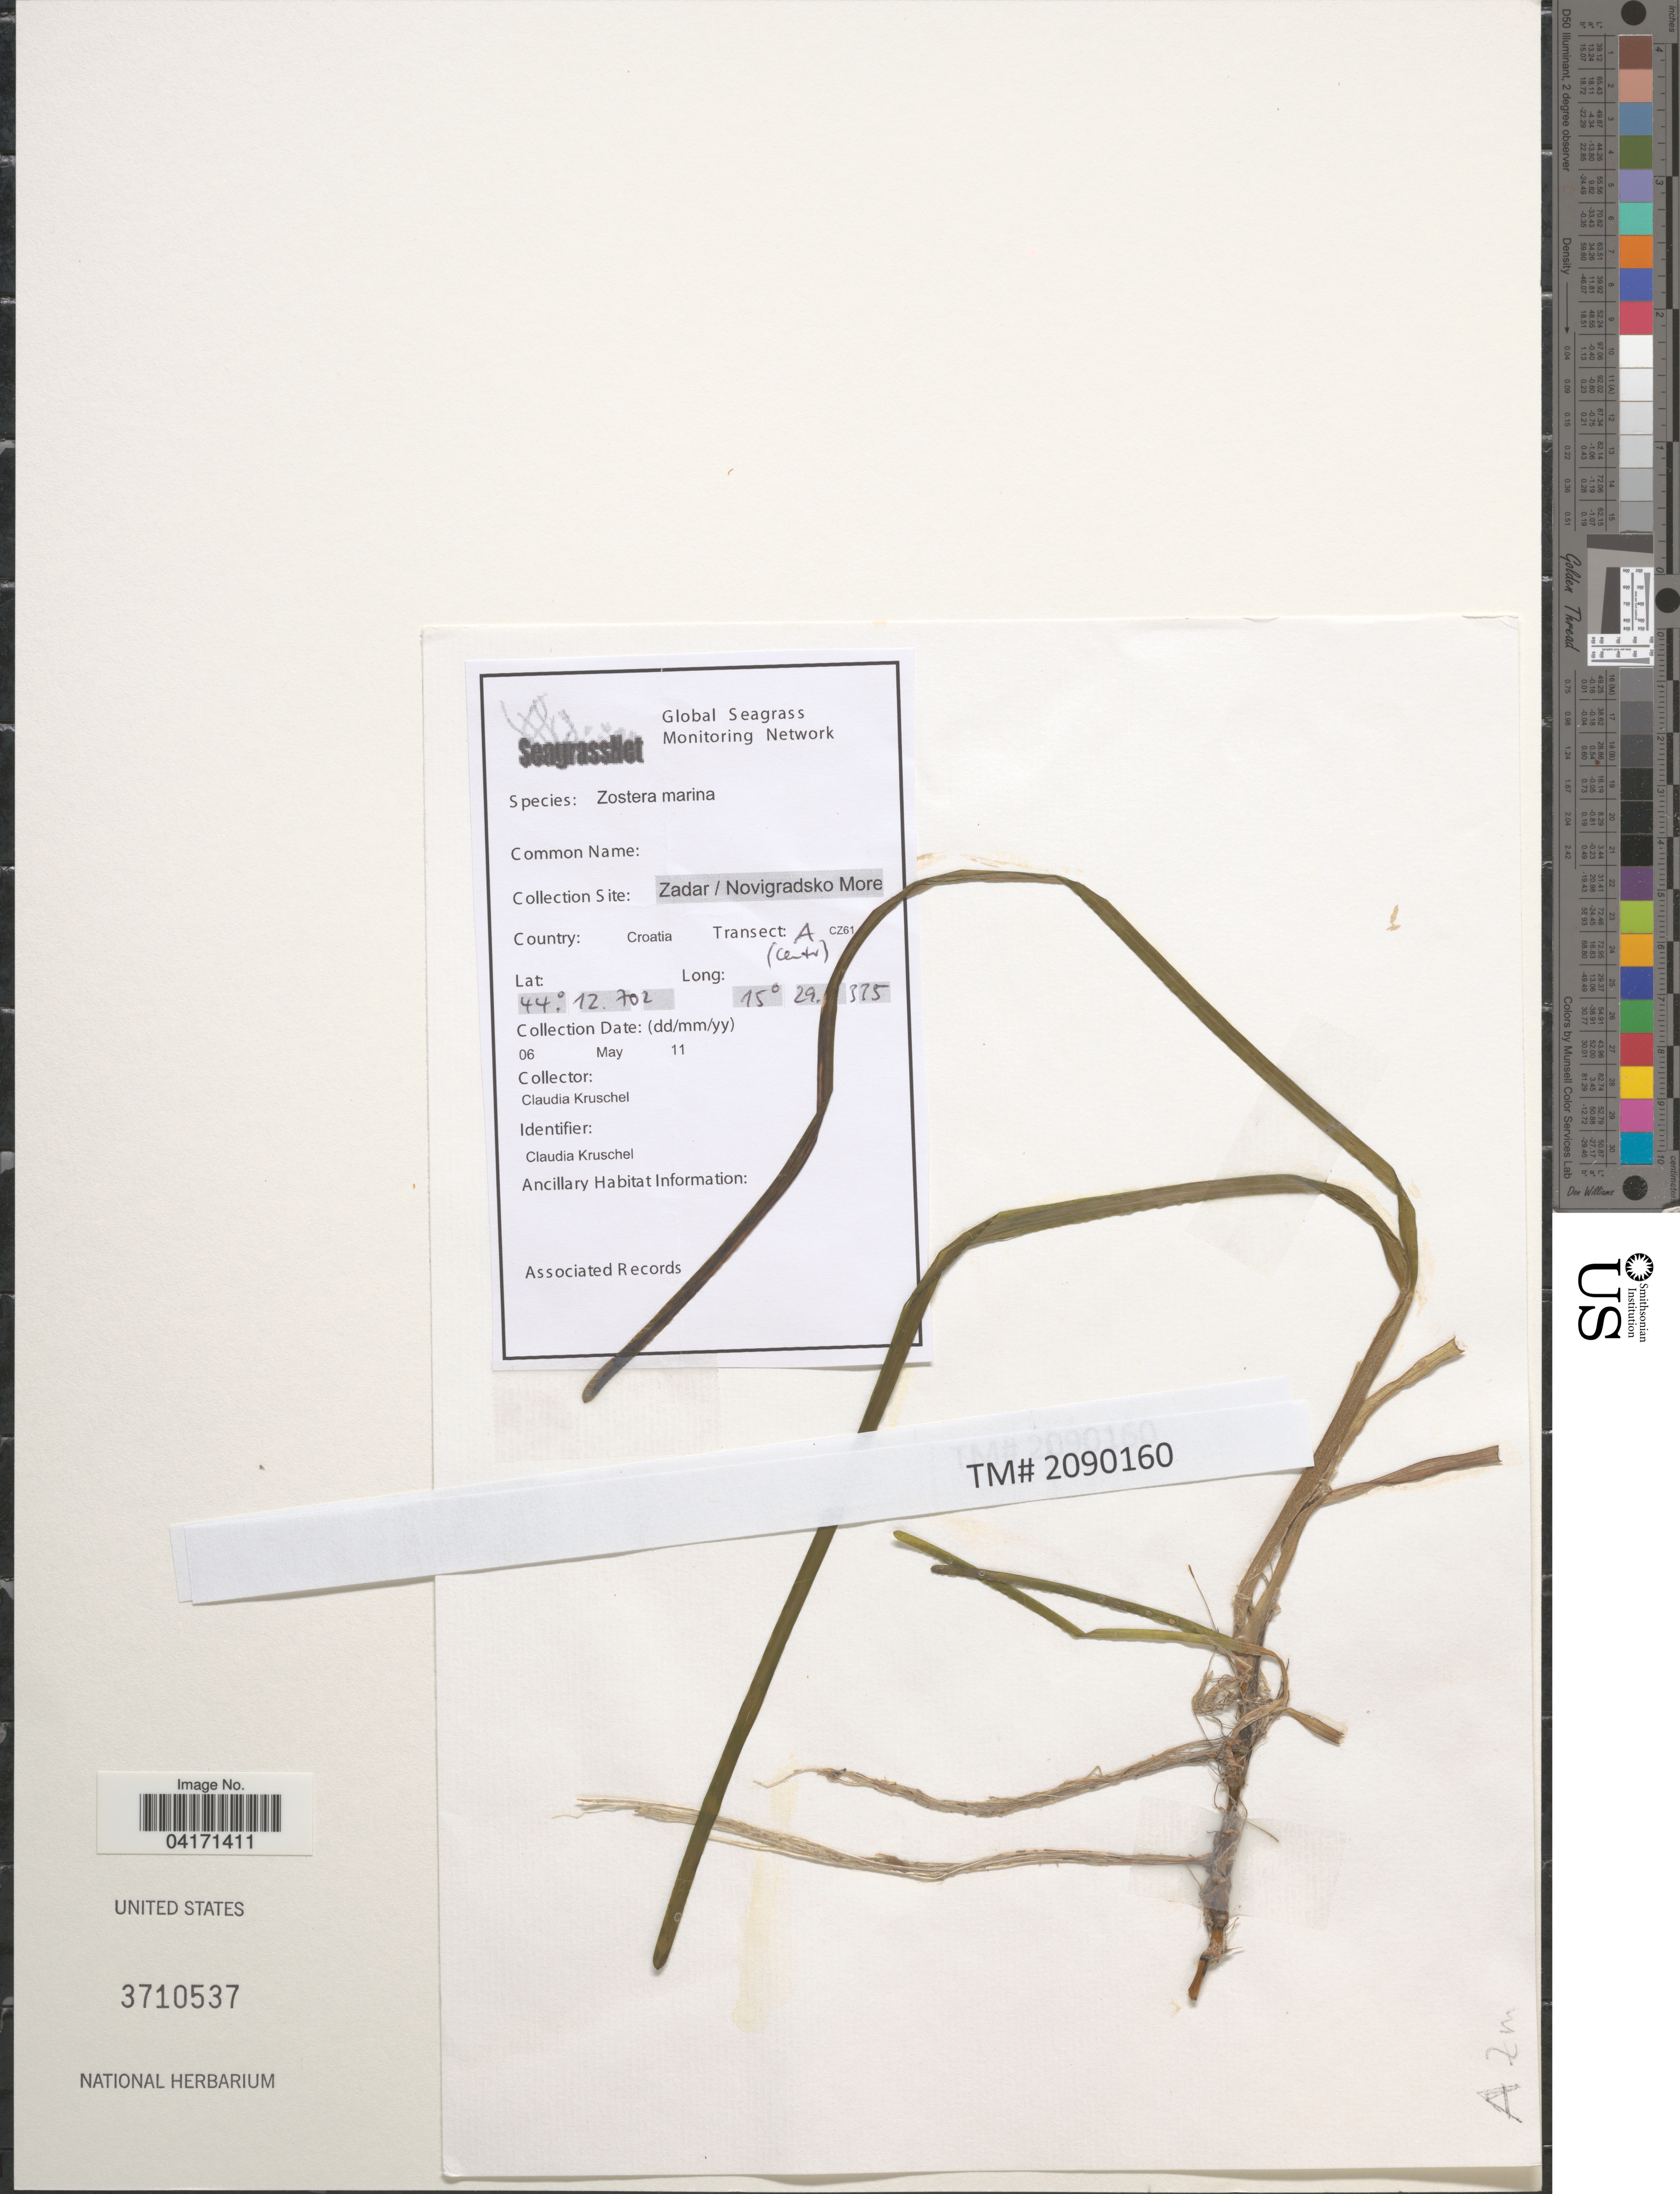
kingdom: Plantae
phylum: Tracheophyta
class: Liliopsida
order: Alismatales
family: Zosteraceae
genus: Zostera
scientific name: Zostera marina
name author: L.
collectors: C. Kruschel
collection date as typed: Transcribed d/m/y: 6/5/11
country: Croatia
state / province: Zadar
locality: Novigradsko More. Transect: A CZ61 (Centr).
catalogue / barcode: US 3710537